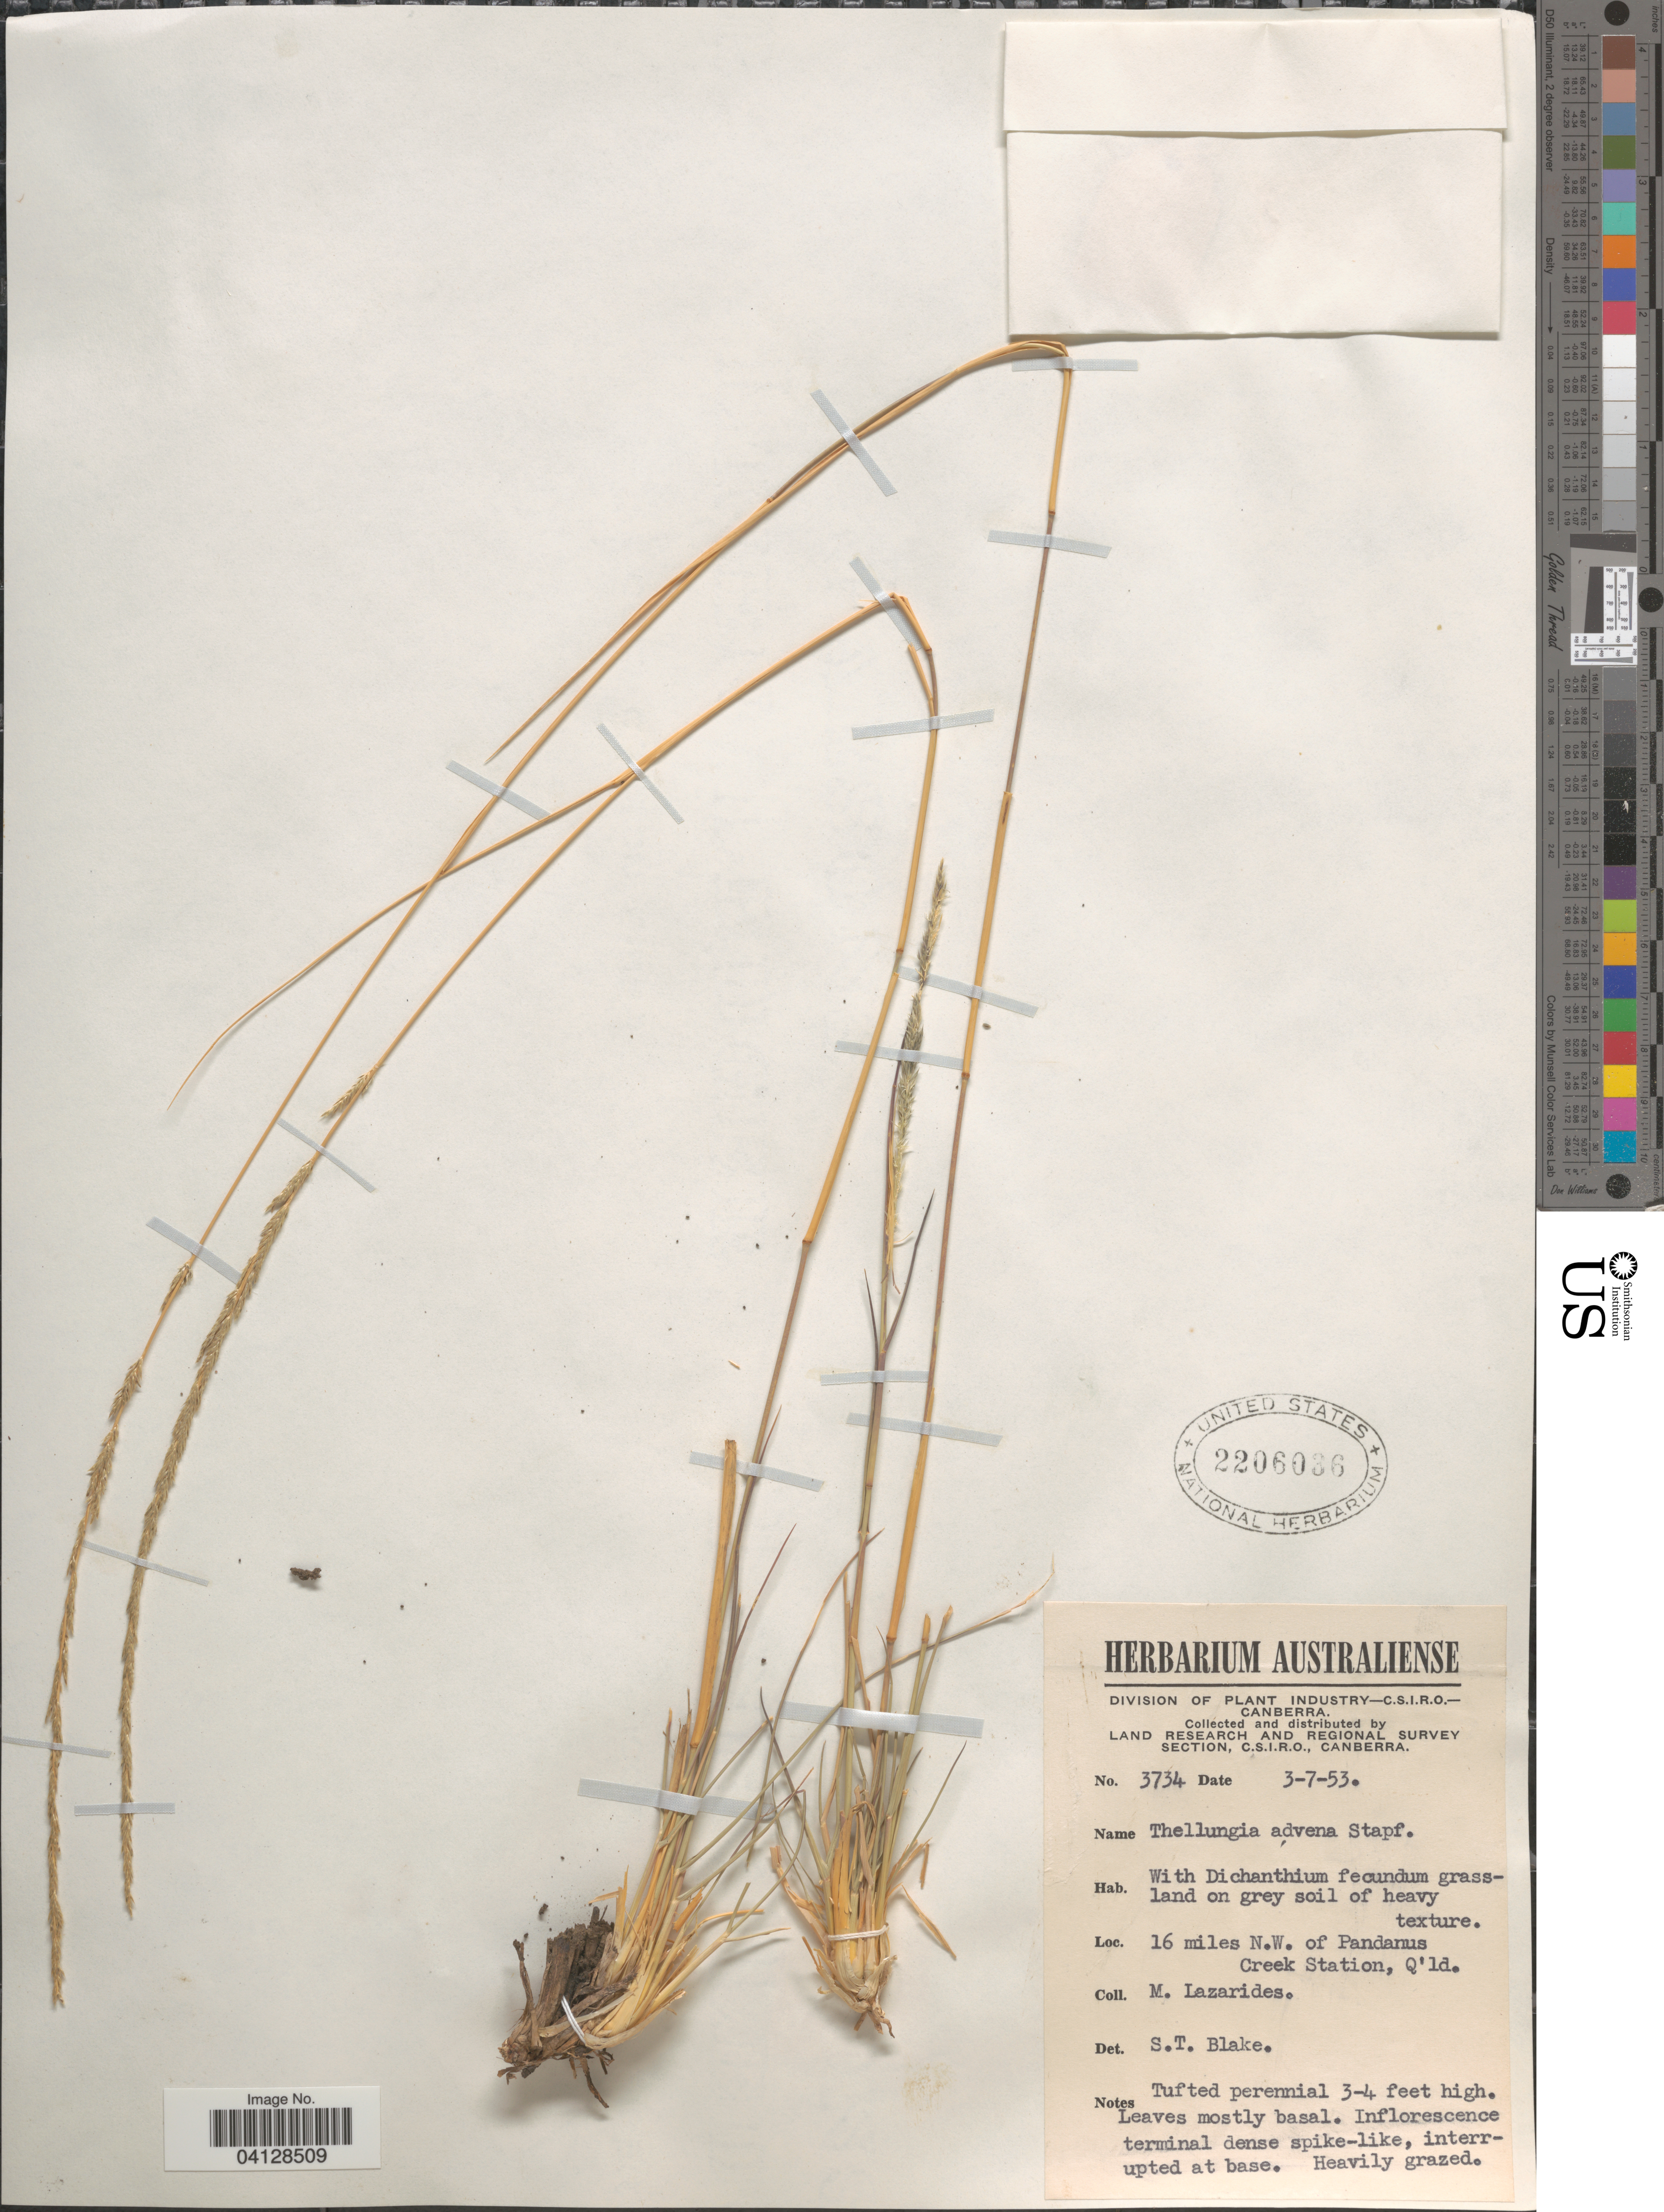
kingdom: Plantae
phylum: Tracheophyta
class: Liliopsida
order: Poales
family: Poaceae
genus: Thellungia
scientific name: Thellungia advena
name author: Stapf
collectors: M. Lazarides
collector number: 3734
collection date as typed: Transcribed d/m/y: 3/7/53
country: Australia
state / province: Queensland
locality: Land Research and Regional Survey. 16 miles N.W. of Pandanus Creek Station.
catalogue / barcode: US 2206036